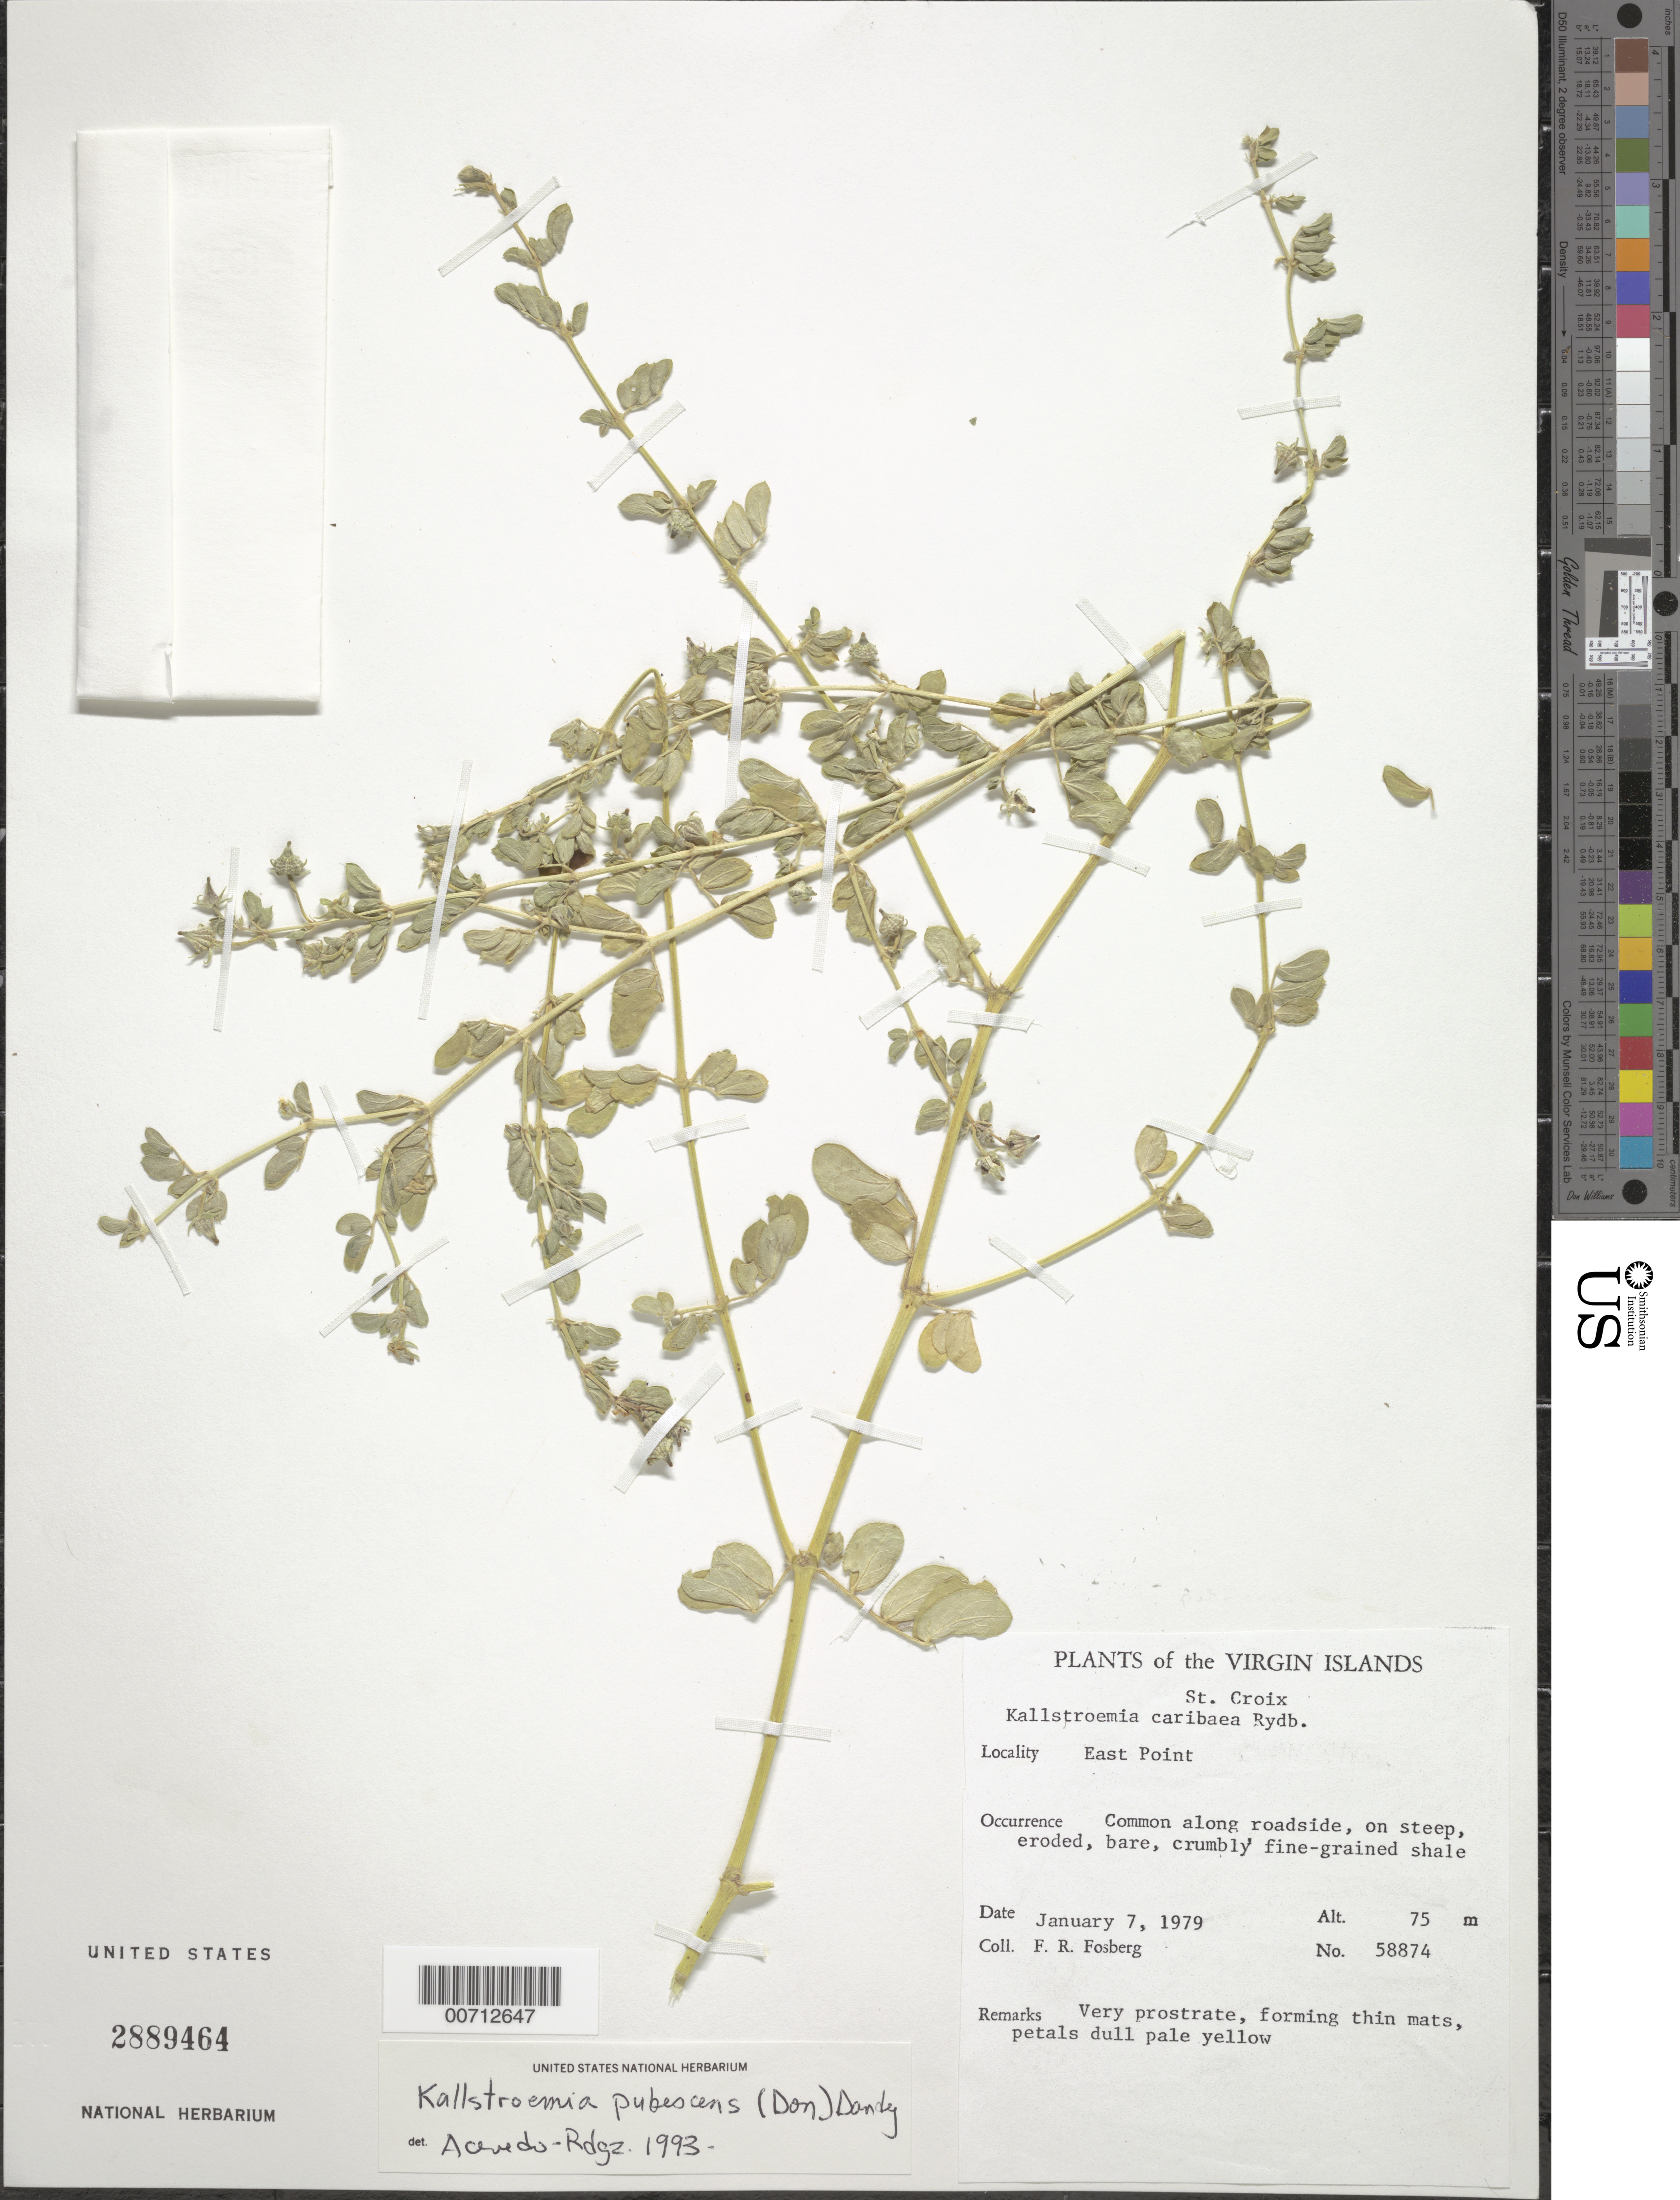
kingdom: Plantae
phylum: Tracheophyta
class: Magnoliopsida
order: Zygophyllales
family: Zygophyllaceae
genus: Kallstroemia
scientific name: Kallstroemia pubescens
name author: (G. Don) Dandy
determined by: Acevedo-Rodríguez, P., (BOT), Smithsonian Institution - National Museum of Natural History (UNITED STATES)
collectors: F. R. Fosberg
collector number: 58874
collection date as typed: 07 Jan 1979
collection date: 1979-01-07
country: U.S. Virgin Islands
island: St. Croix Island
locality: East Point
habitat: Along roadside, on steep, eroded, bare, crumbly fin-grained shale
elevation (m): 75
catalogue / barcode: US 2889464